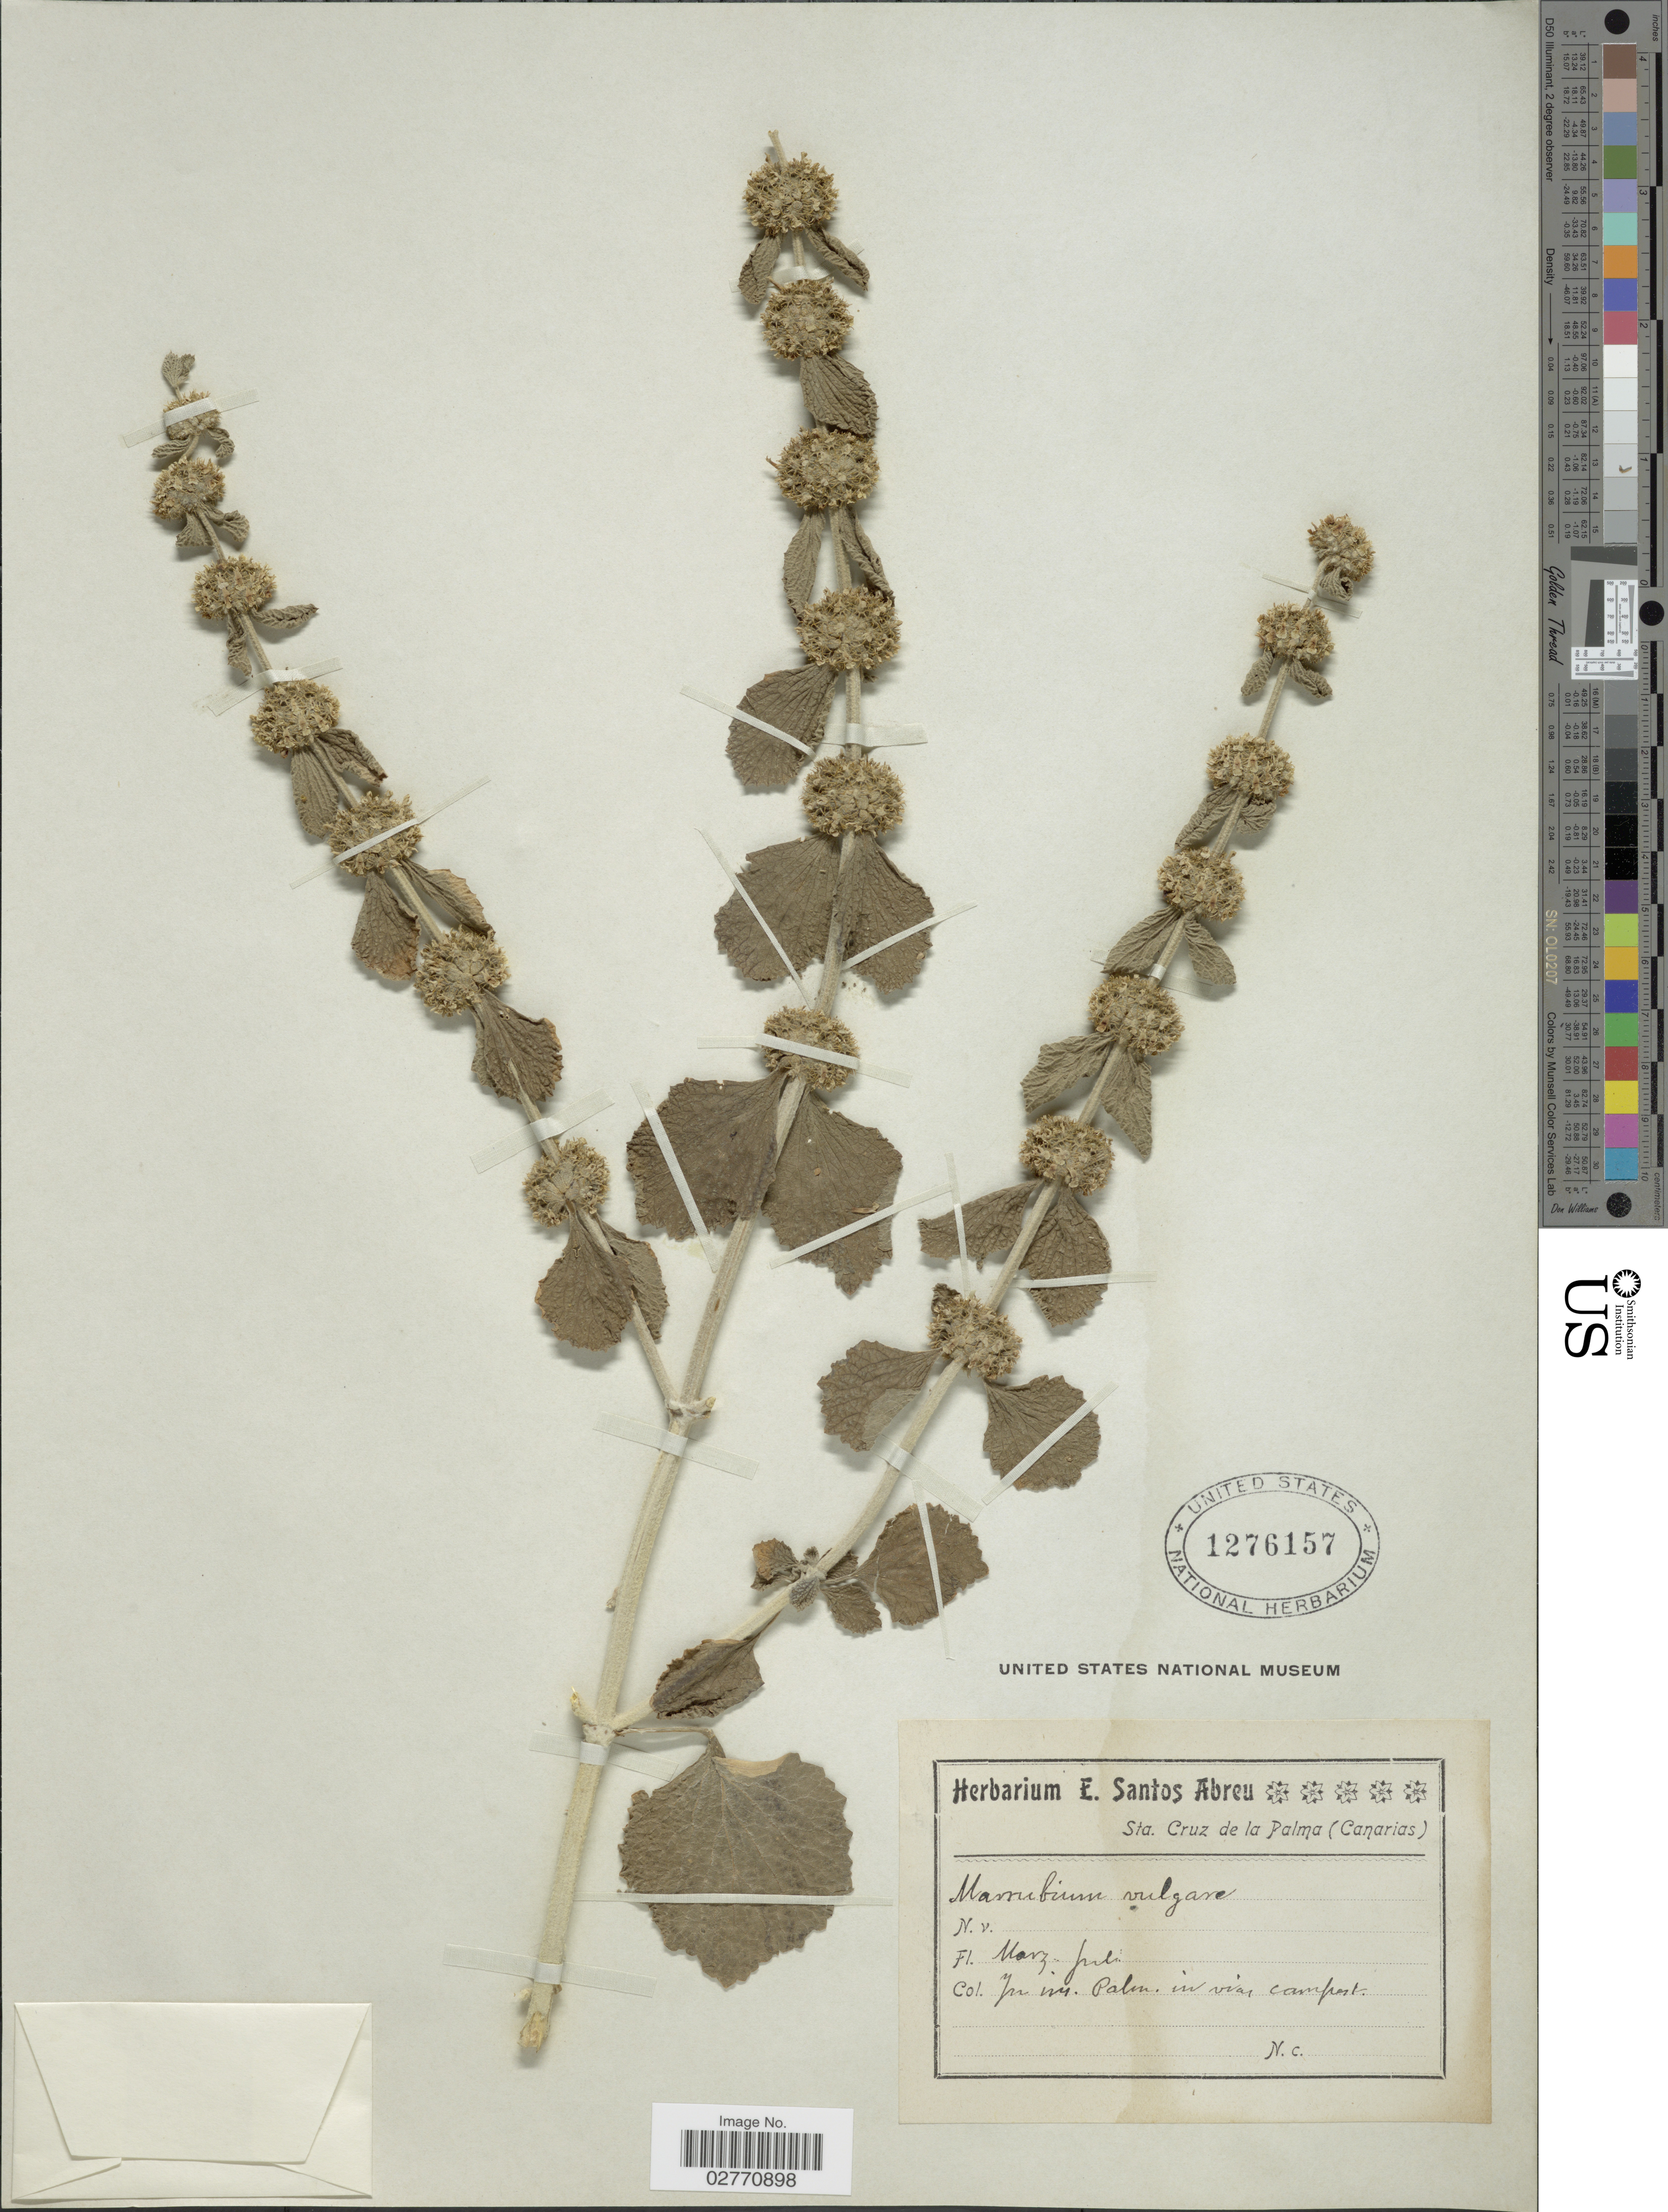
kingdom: Plantae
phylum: Tracheophyta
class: Magnoliopsida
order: Lamiales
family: Lamiaceae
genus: Marrubium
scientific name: Marrubium vulgare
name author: L.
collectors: ex herb. E. Santos Abrue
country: Spain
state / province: Canarias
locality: Sta. Cruz de la Palma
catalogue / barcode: US 1276157